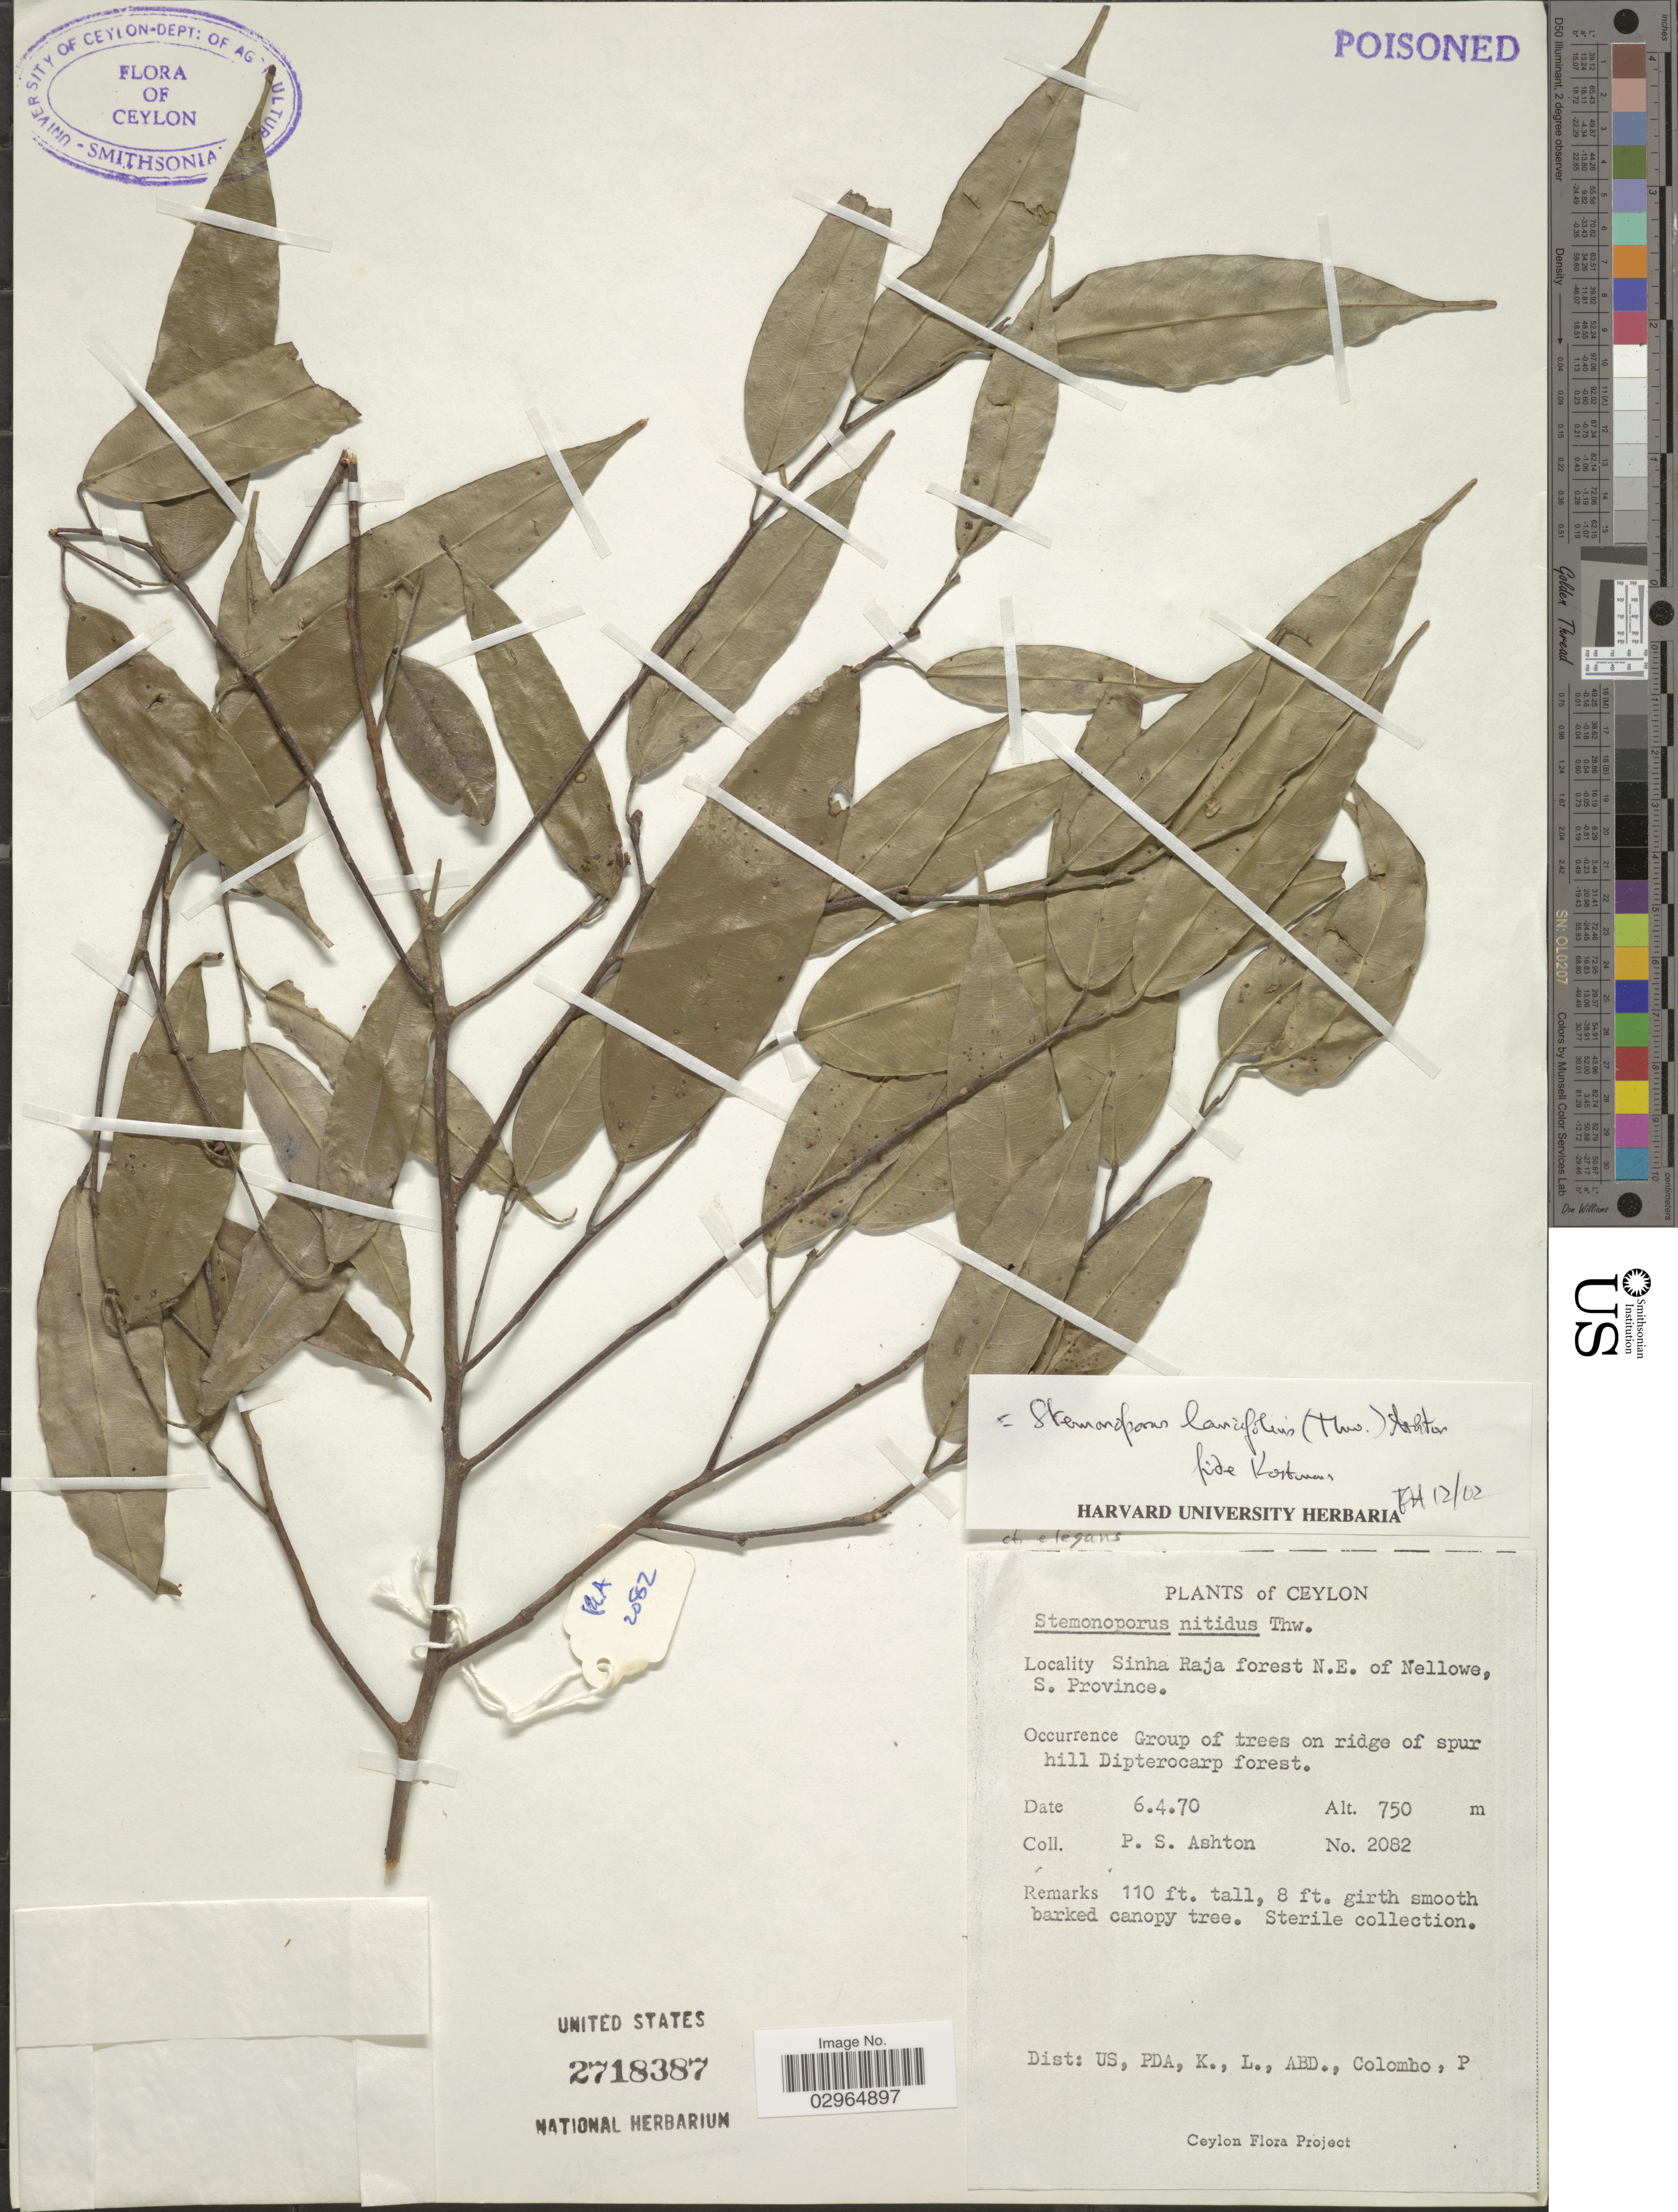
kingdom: Plantae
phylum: Tracheophyta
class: Magnoliopsida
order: Malvales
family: Dipterocarpaceae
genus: Stemonoporus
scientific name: Stemonoporus laevifolius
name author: Kosterm.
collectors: P. S. Ashton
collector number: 2082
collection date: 1970-04-06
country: Sri Lanka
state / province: Southern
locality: Ceylon. Sinha Raja forest N.E. of Nellowe, S. Province.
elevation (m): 750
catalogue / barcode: US 2718387